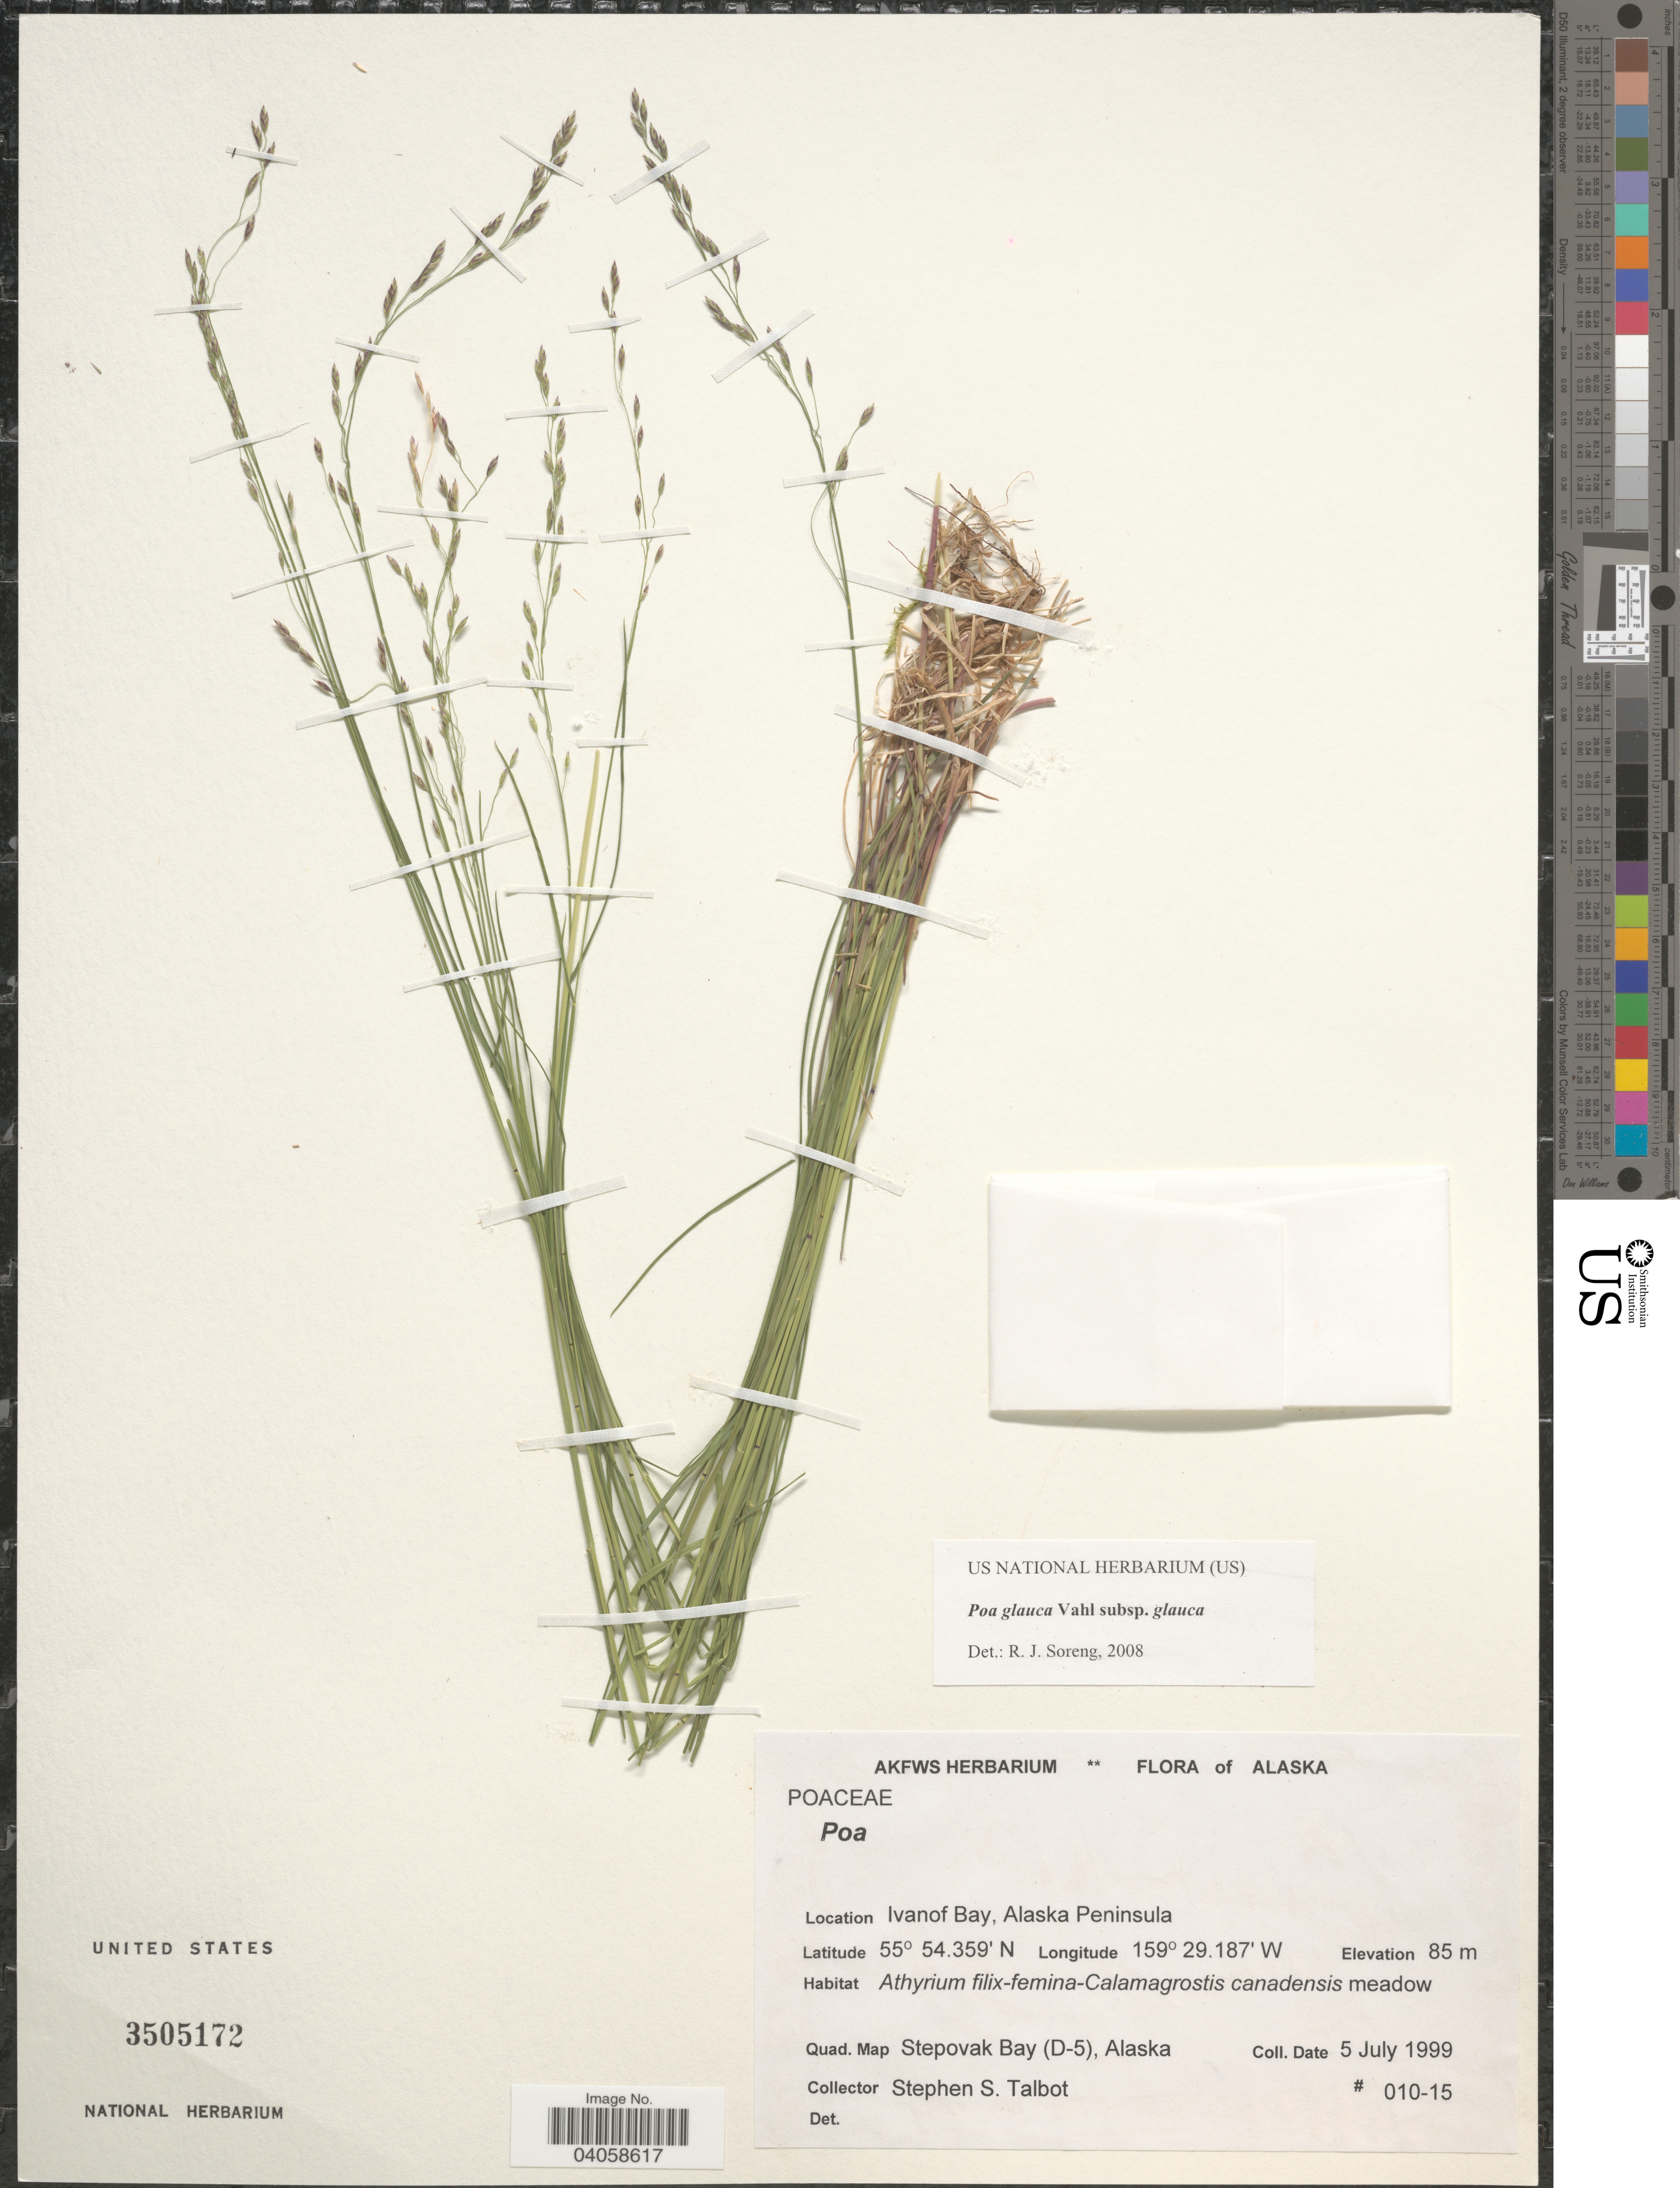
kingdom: Plantae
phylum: Tracheophyta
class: Liliopsida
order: Poales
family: Poaceae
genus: Poa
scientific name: Poa glauca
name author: Vahl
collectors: S. S. Talbot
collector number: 010-15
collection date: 1999-07-05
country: United States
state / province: Alaska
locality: Ivanof Bay, Alaska Peninsula. Quad. Map Stepovak Bay (D-5).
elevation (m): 85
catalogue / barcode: US 3505172